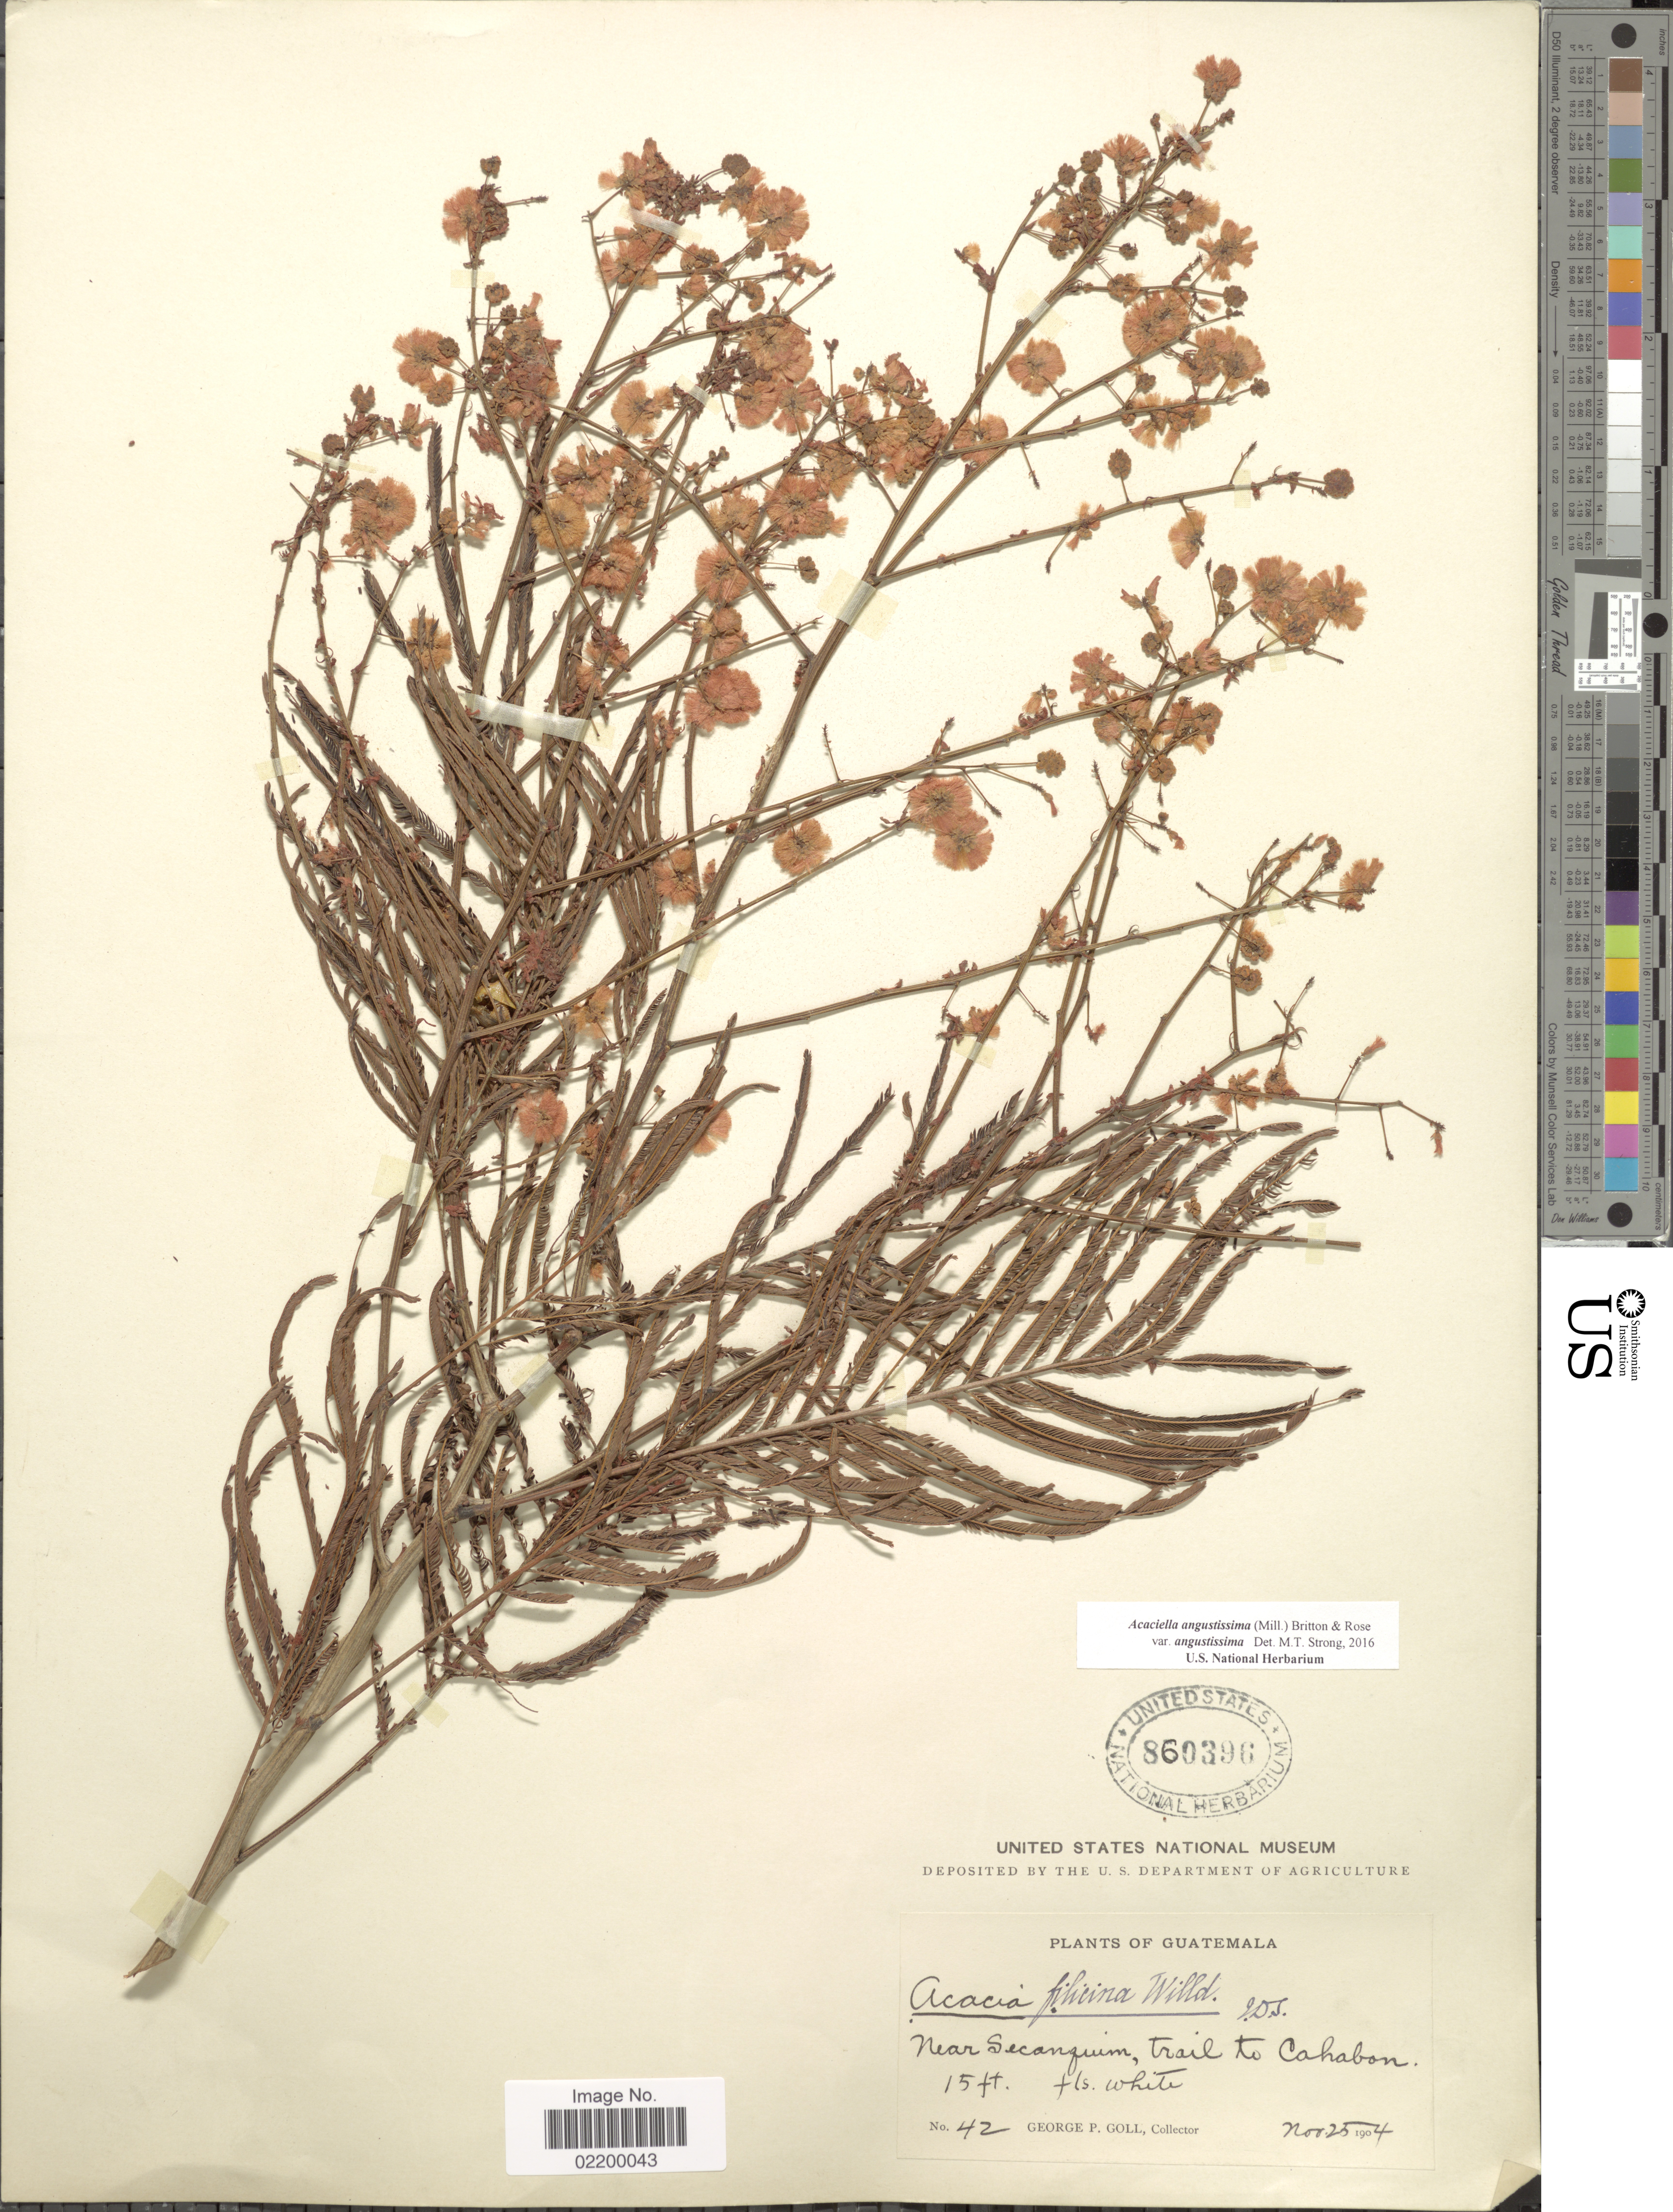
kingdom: Plantae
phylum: Tracheophyta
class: Magnoliopsida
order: Fabales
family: Fabaceae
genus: Acaciella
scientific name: Acaciella angustissima var. angustissima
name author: (Mill.) Britton & Rose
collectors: G. P. Goll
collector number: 42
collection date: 1904-11-25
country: Guatemala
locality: Guatemala, Near Secanquim, trail to Cahabon.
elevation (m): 5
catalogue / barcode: US 860396